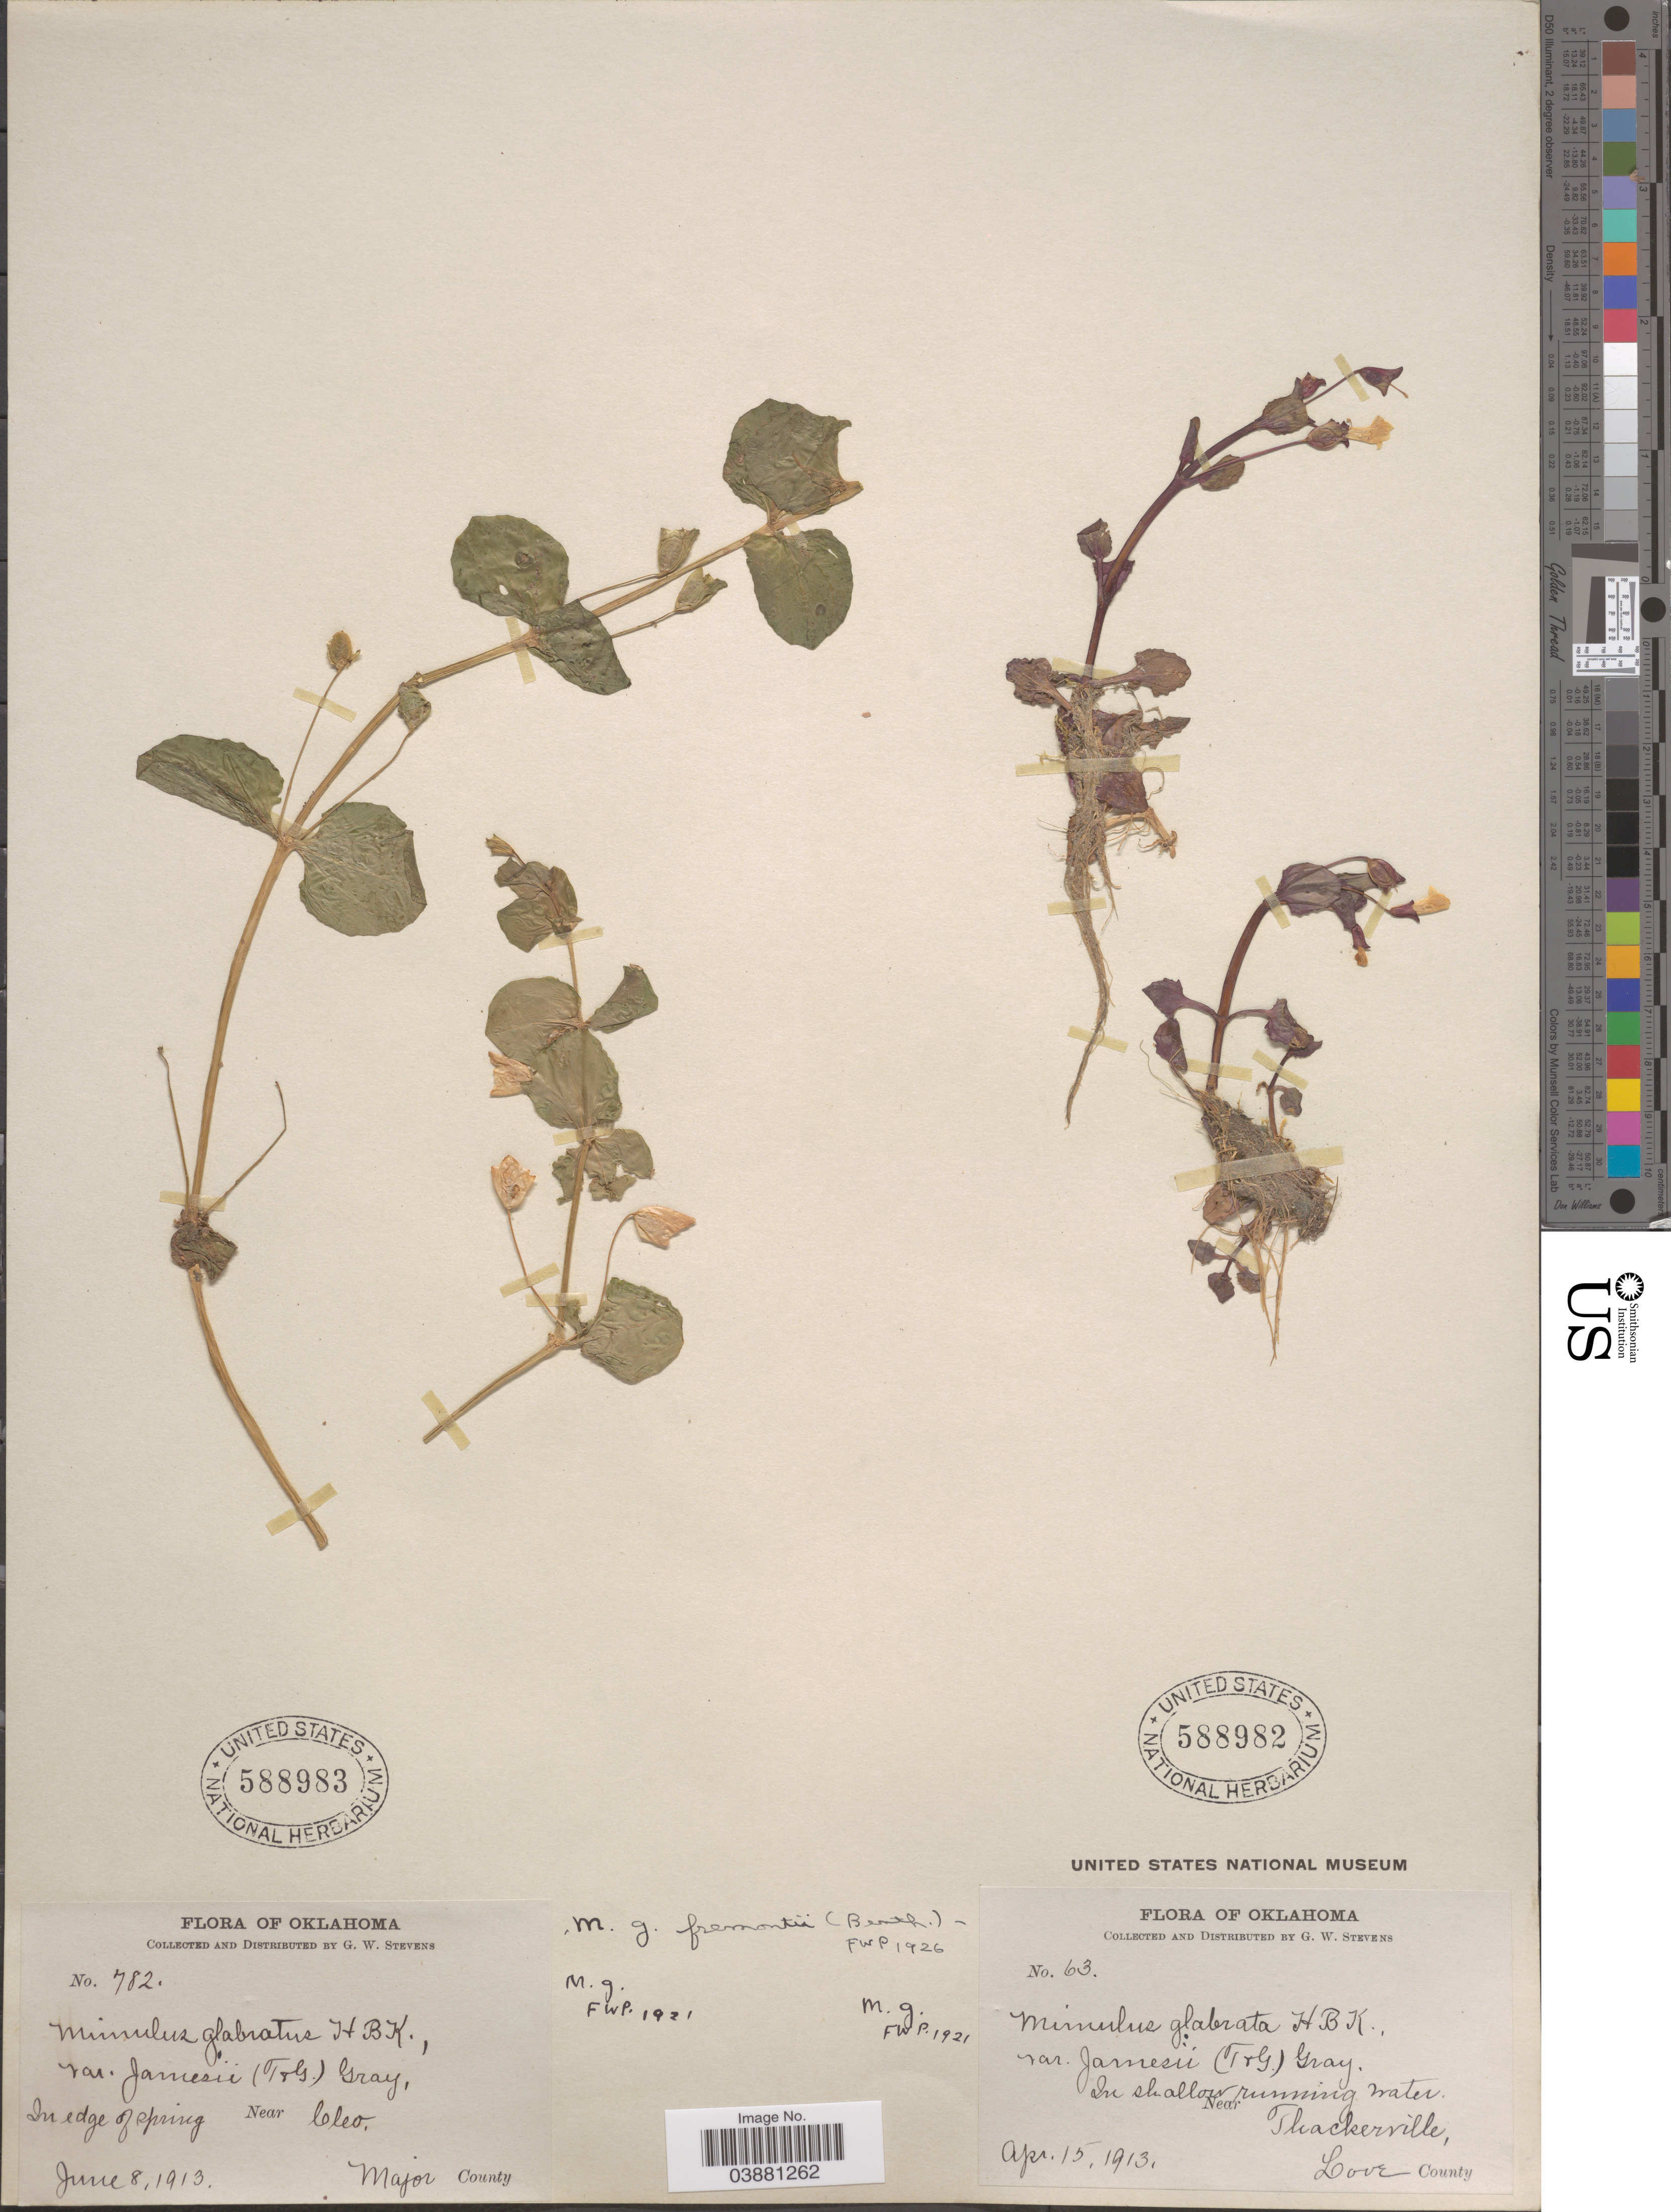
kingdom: Plantae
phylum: Tracheophyta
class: Magnoliopsida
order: Lamiales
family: Phrymaceae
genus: Mimulus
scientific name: Mimulus glabratus var. fremontii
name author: Kunth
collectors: G. W. Stevens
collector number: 63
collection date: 1913-04-15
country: United States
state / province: Oklahoma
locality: In shallow running water. Near Thackerville, Love County.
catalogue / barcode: US 588982-2